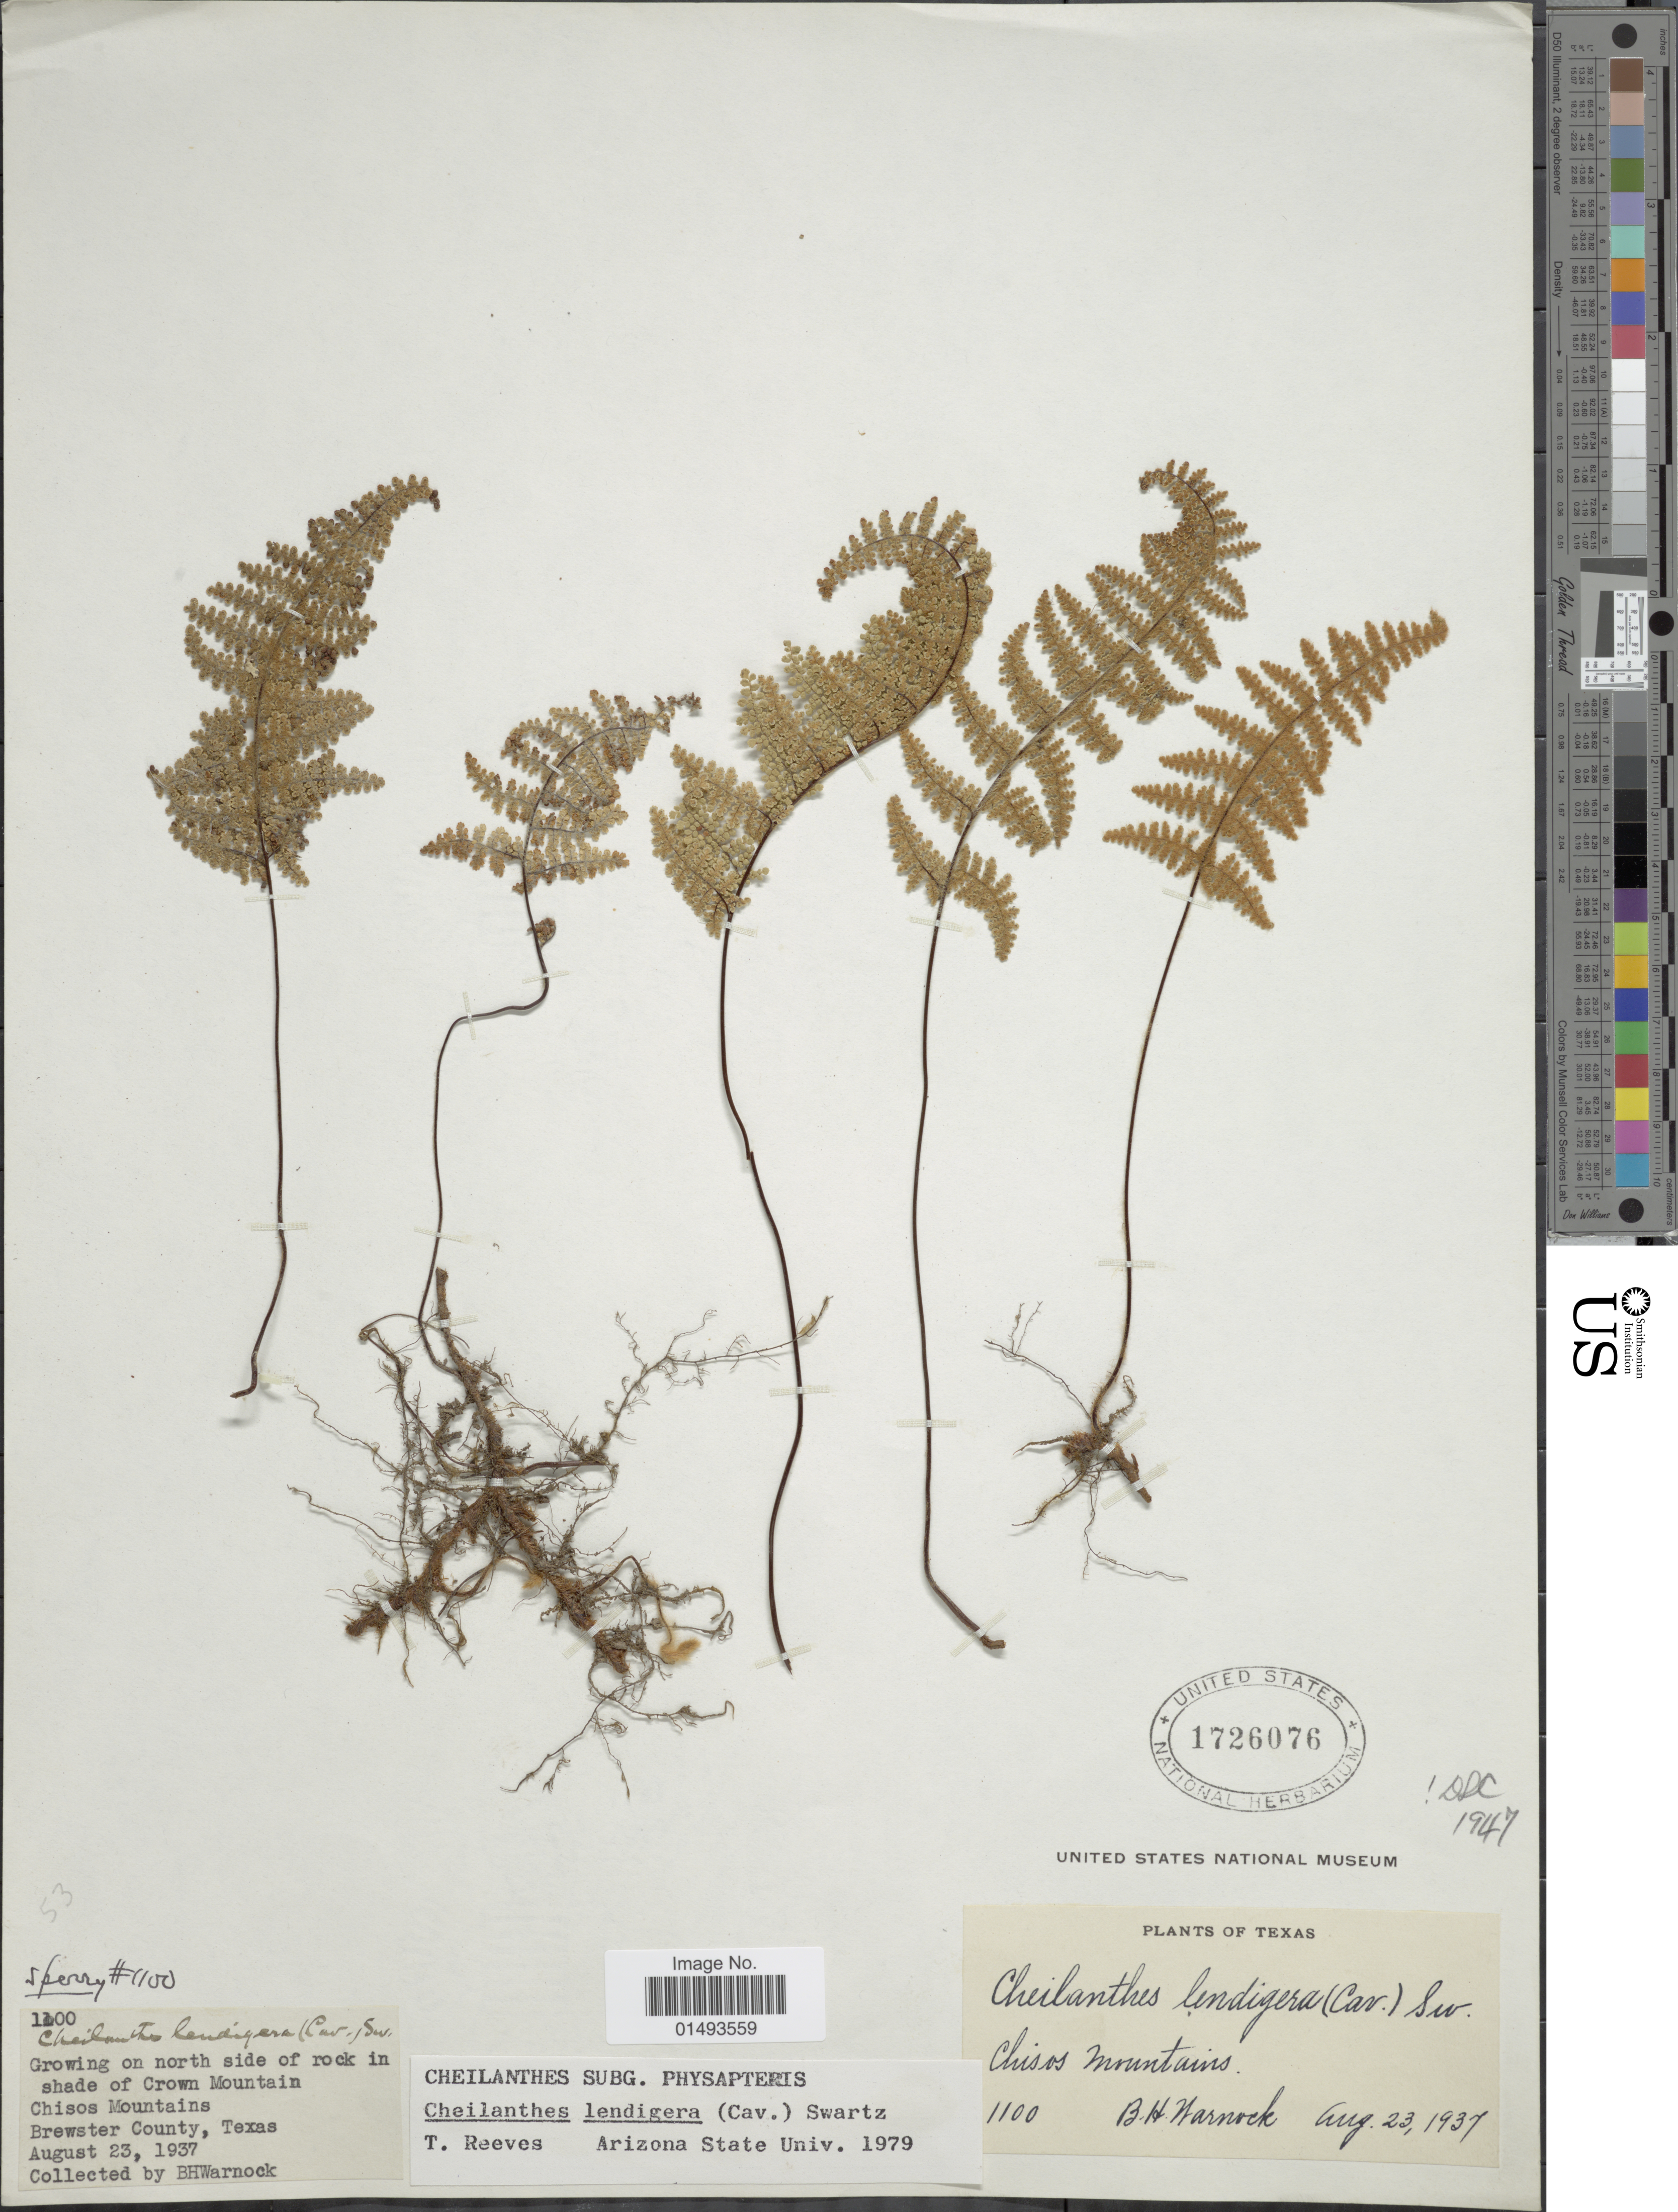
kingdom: Plantae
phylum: Tracheophyta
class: Polypodiopsida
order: Polypodiales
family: Pteridaceae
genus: Myriopteris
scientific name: Myriopteris lendigera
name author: (Cav.) J. Sm.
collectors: B. H. Warnock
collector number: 1100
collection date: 1937-08-23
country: United States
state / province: Texas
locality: Plants of Texas, Growing on north side of rock in shade of Crown Mountain, Chisos Moutains, Brewster County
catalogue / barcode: US 1726076